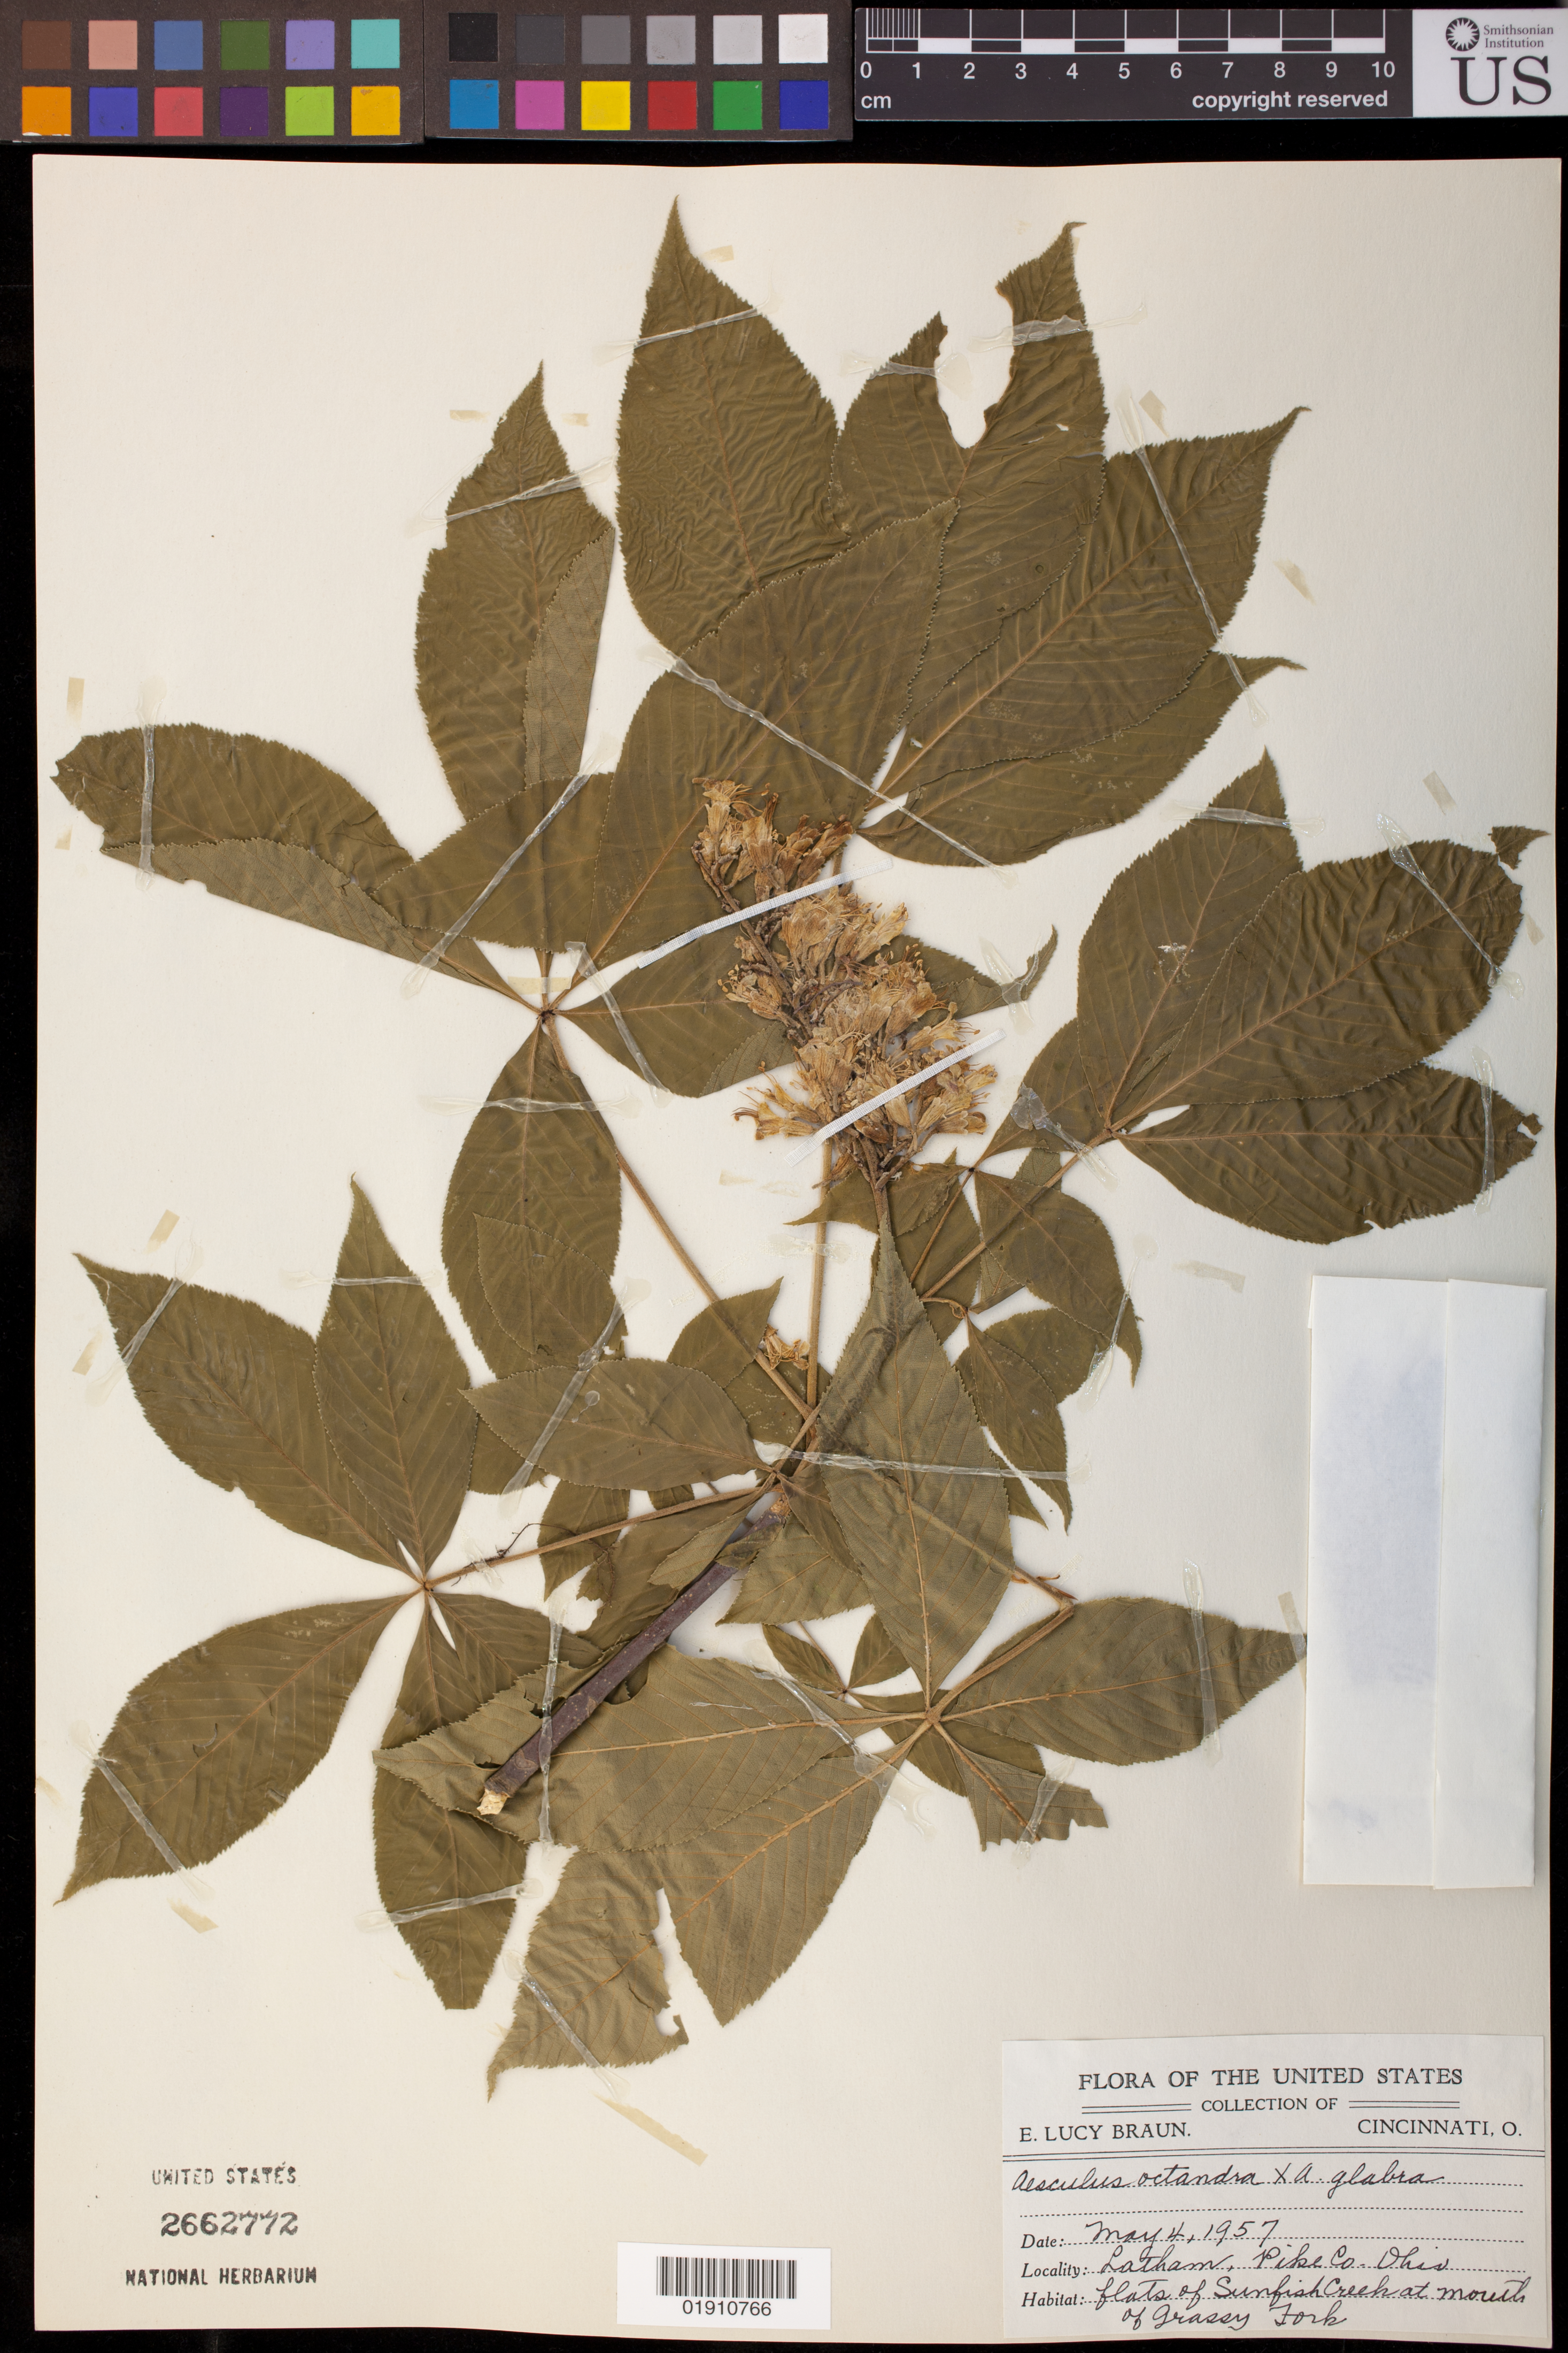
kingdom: Plantae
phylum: Tracheophyta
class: Magnoliopsida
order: Sapindales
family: Sapindaceae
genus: Aesculus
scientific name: Aesculus octandra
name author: Marshall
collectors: E. L. Braun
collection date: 1957-05-04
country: United States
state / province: Ohio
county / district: Pike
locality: Latham; flats of Sunfish Creek at mouth of Grassy Fork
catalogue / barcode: US 2662772